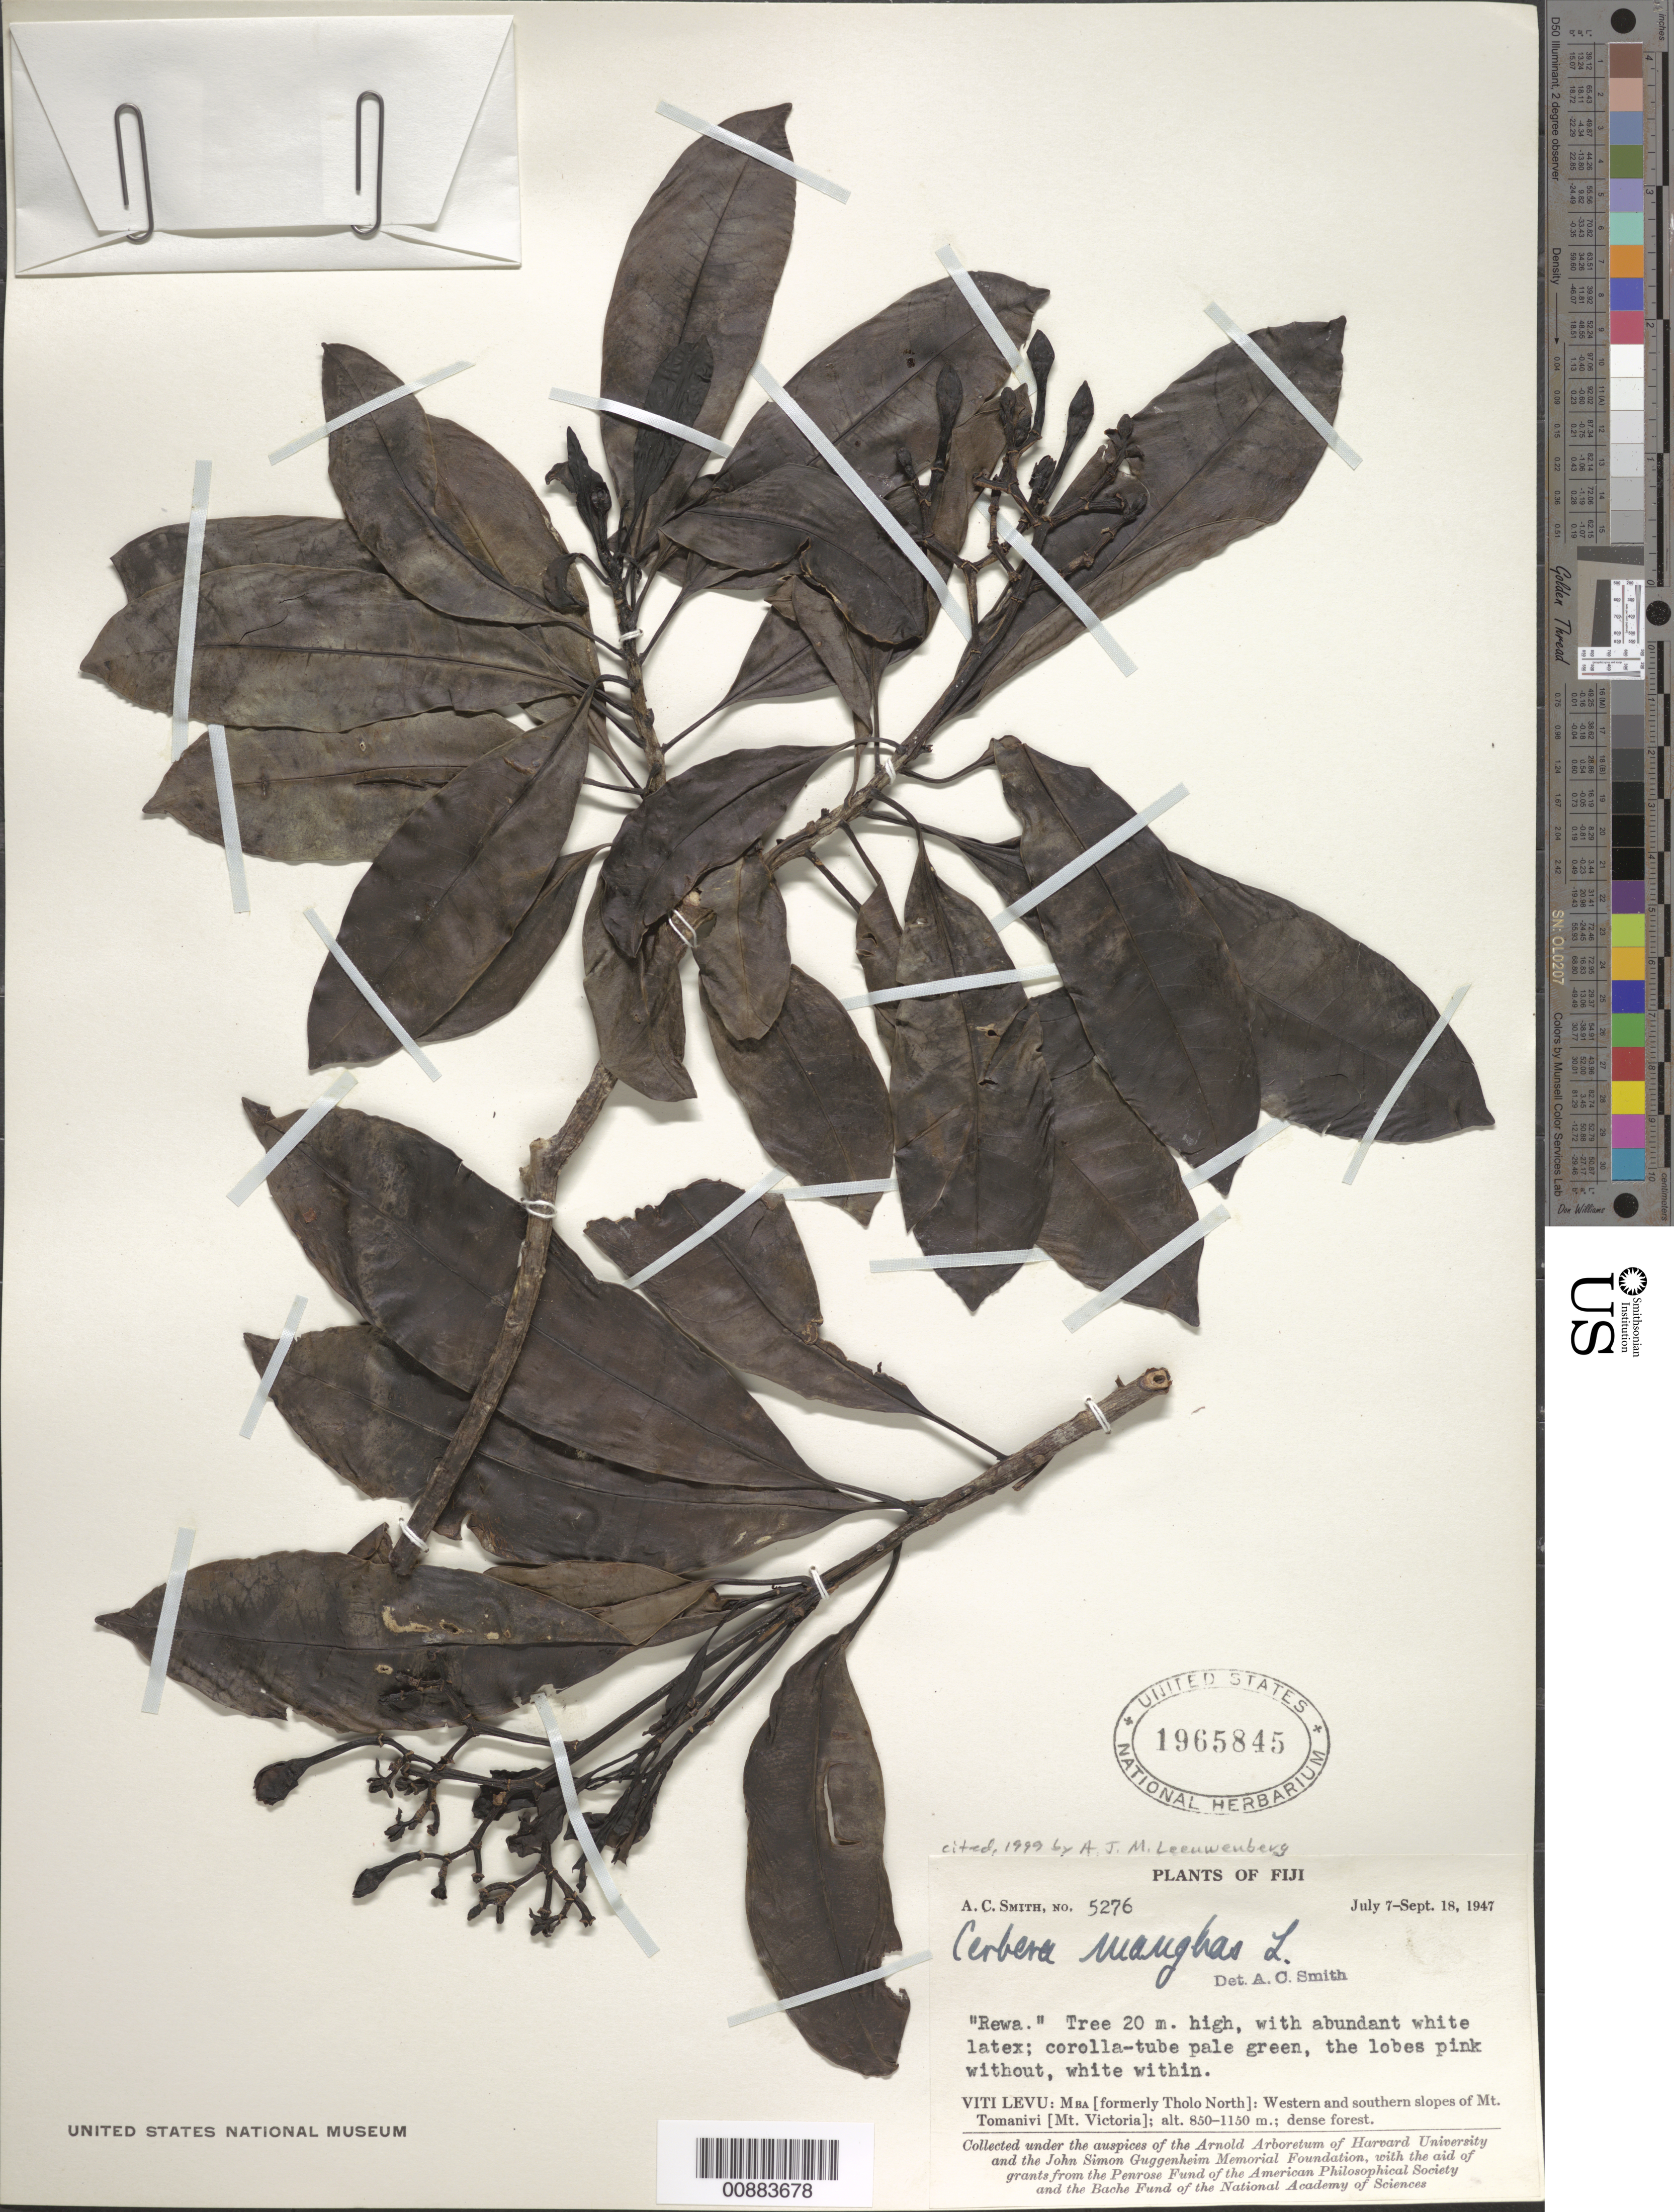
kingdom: Plantae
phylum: Tracheophyta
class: Magnoliopsida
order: Gentianales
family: Apocynaceae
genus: Cerbera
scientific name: Cerbera manghas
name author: L.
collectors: C. A. Smith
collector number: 5276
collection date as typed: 07 Jul 1947 to 18 Sep 1947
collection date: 1947-07-07/1947-09-18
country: Fiji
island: Viti Levu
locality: Mba (formerly Tholo North): Western and southern slopes of Mt. Tomanivi (Mt. Victoria)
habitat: dense forest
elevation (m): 850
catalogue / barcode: US 1965845